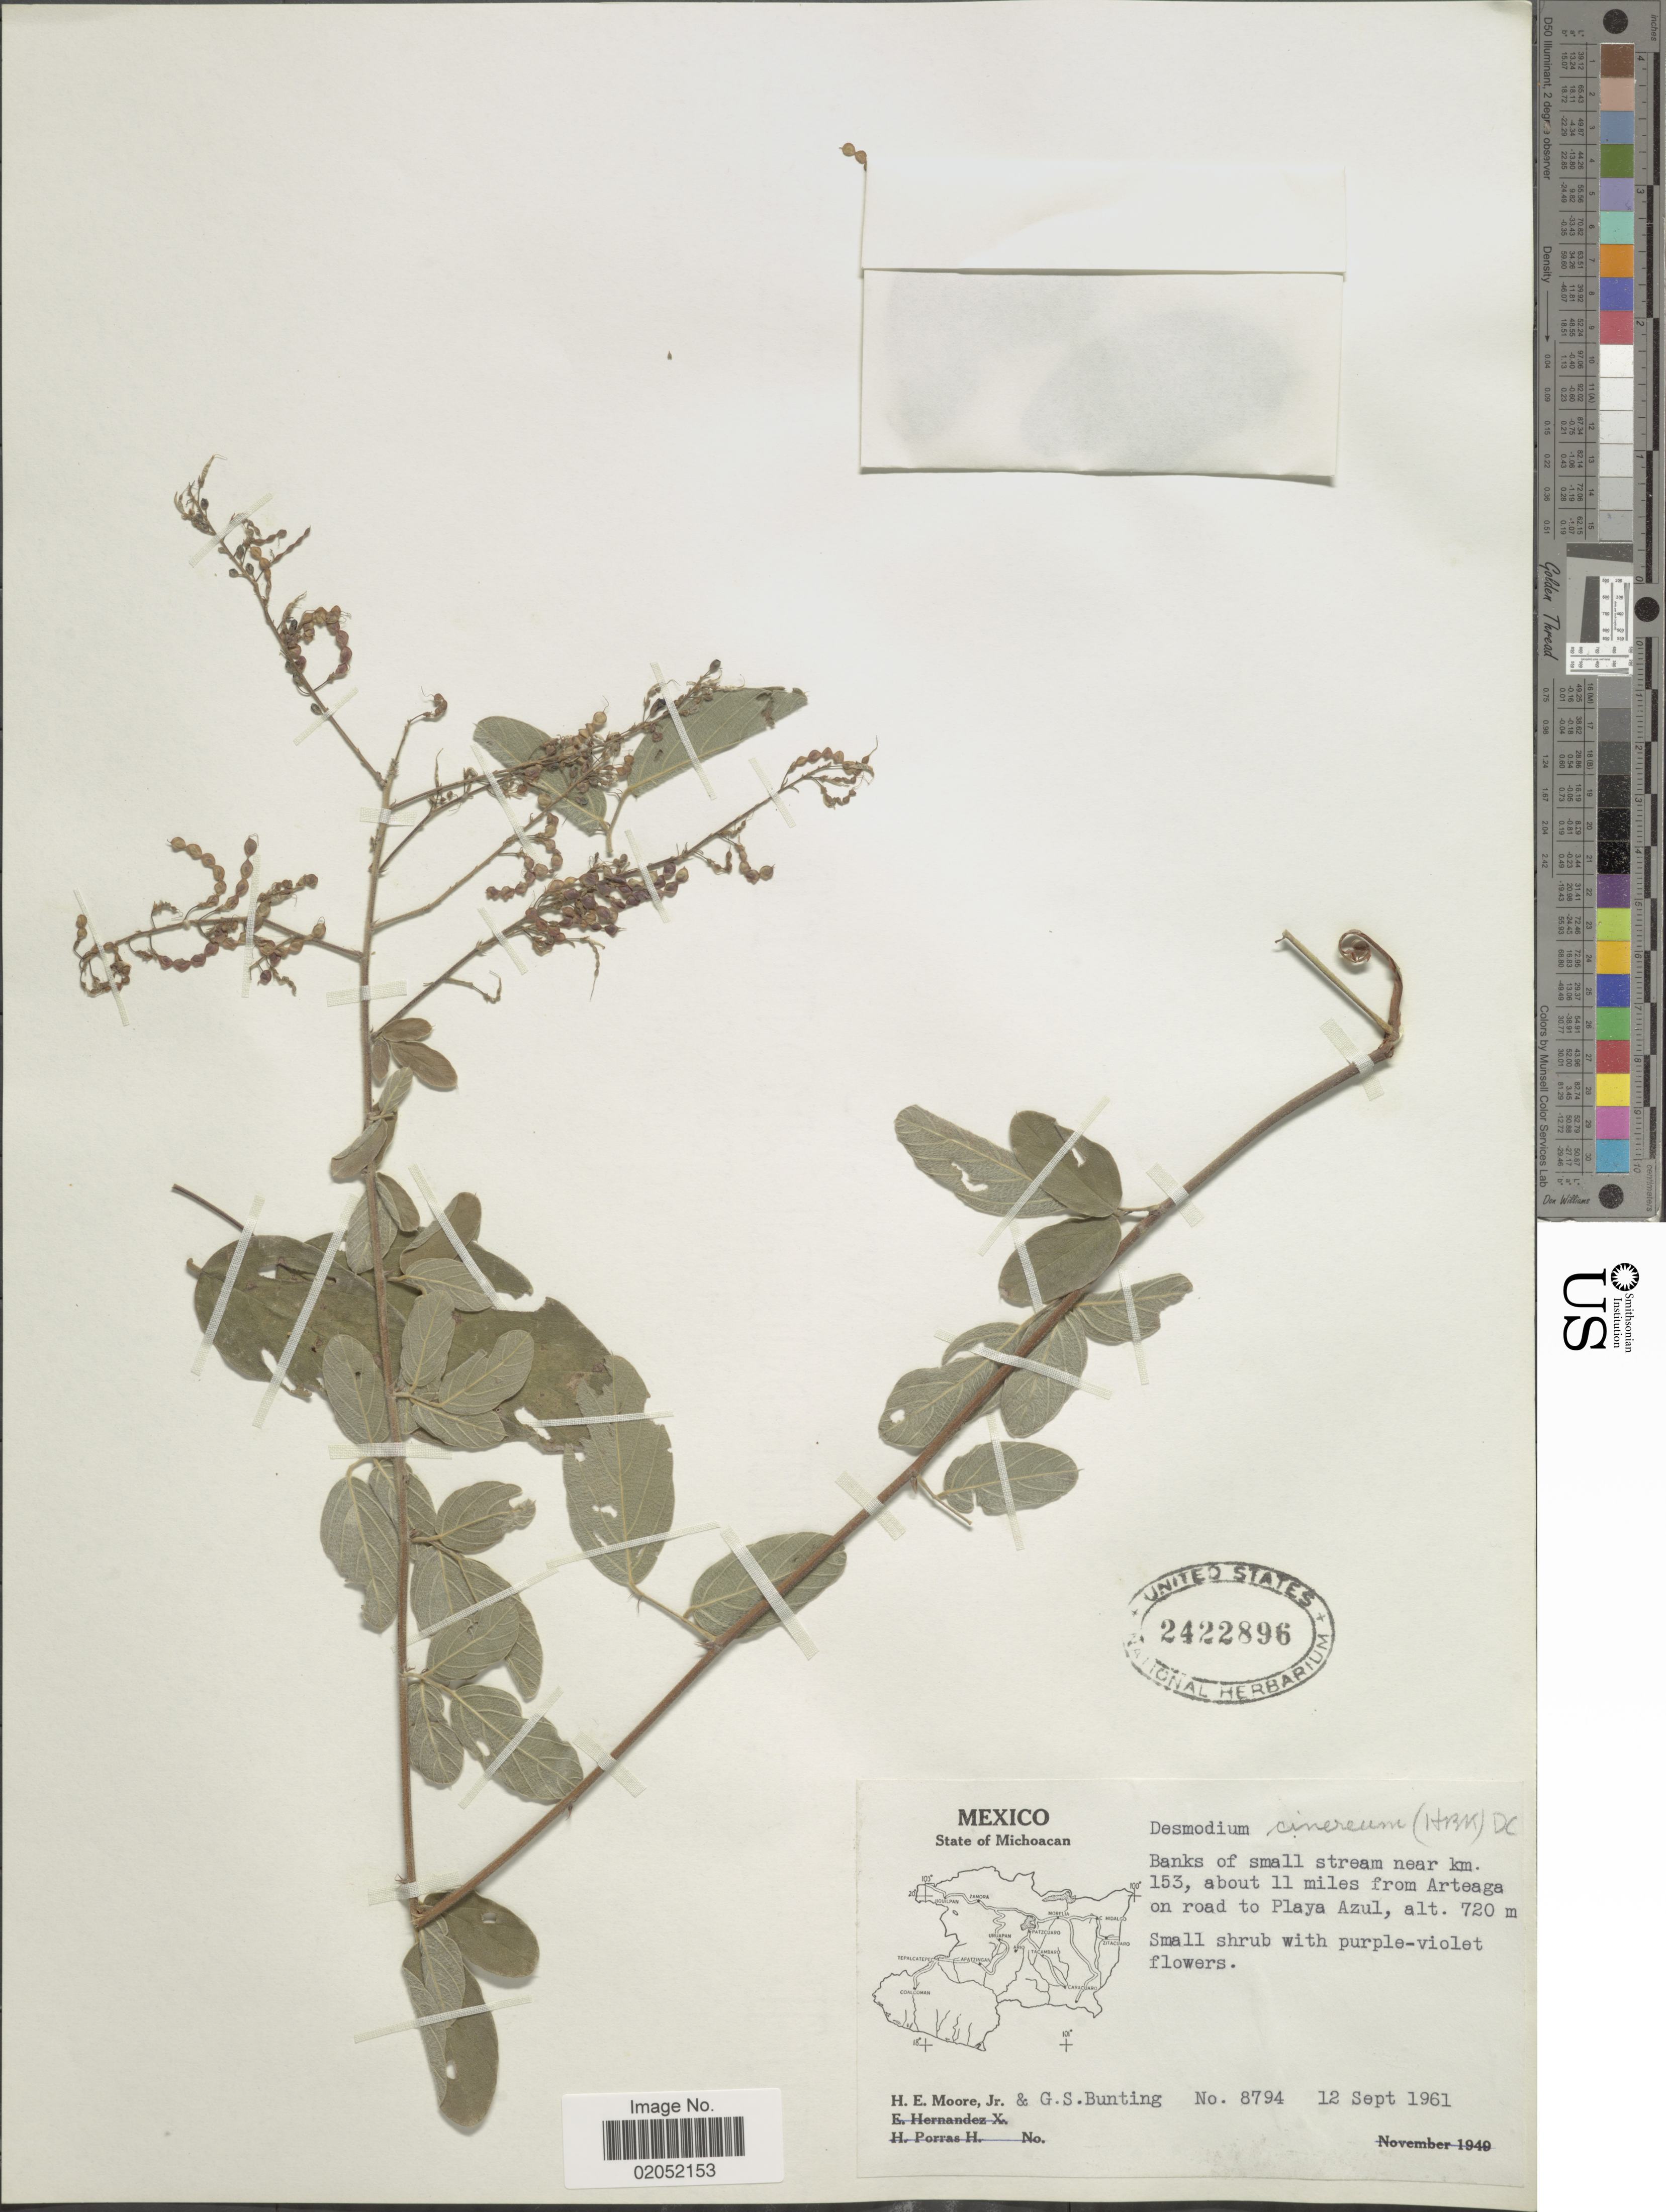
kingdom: Plantae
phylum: Tracheophyta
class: Magnoliopsida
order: Fabales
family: Fabaceae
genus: Desmodium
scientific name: Desmodium cinereum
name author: (Kunth) DC.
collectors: H. Moore & G. S. Bunting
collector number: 8794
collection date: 1961-09-12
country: Mexico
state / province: Michoacán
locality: Near km 153, about 11 miles from Arteaga on road to Playa Azul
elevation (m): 720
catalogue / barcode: US 2422896